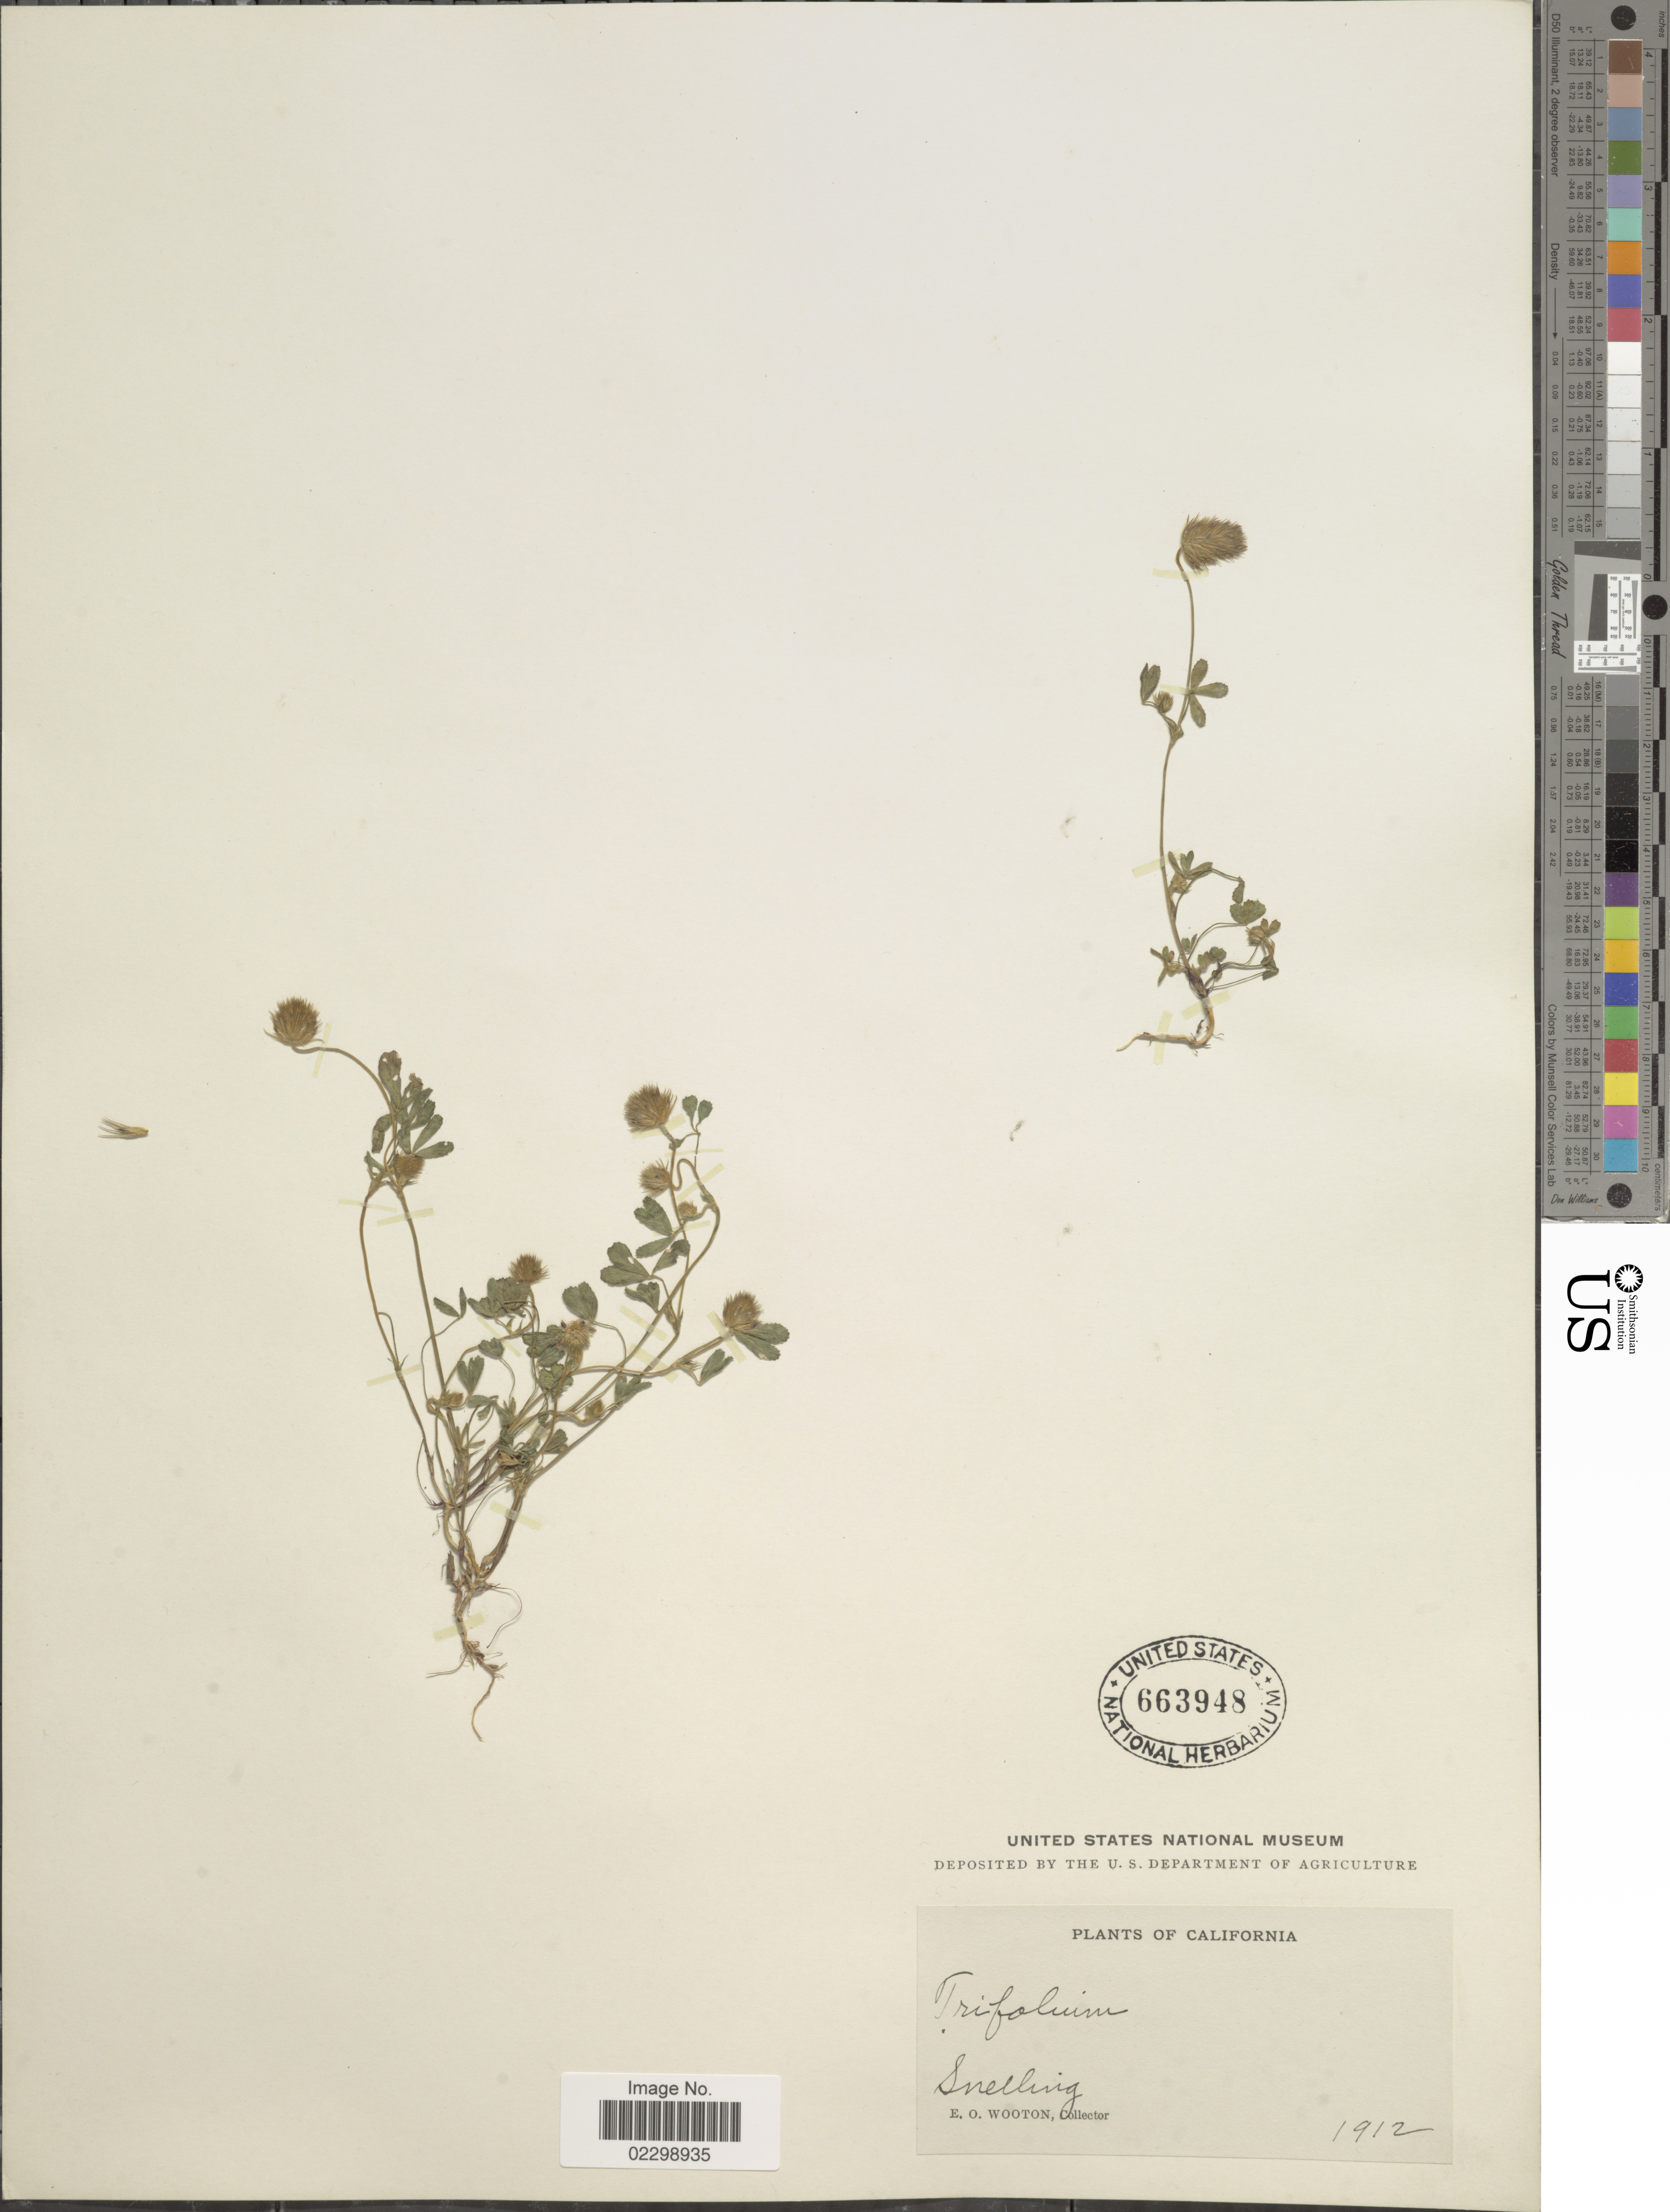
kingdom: Plantae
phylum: Tracheophyta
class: Magnoliopsida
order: Fabales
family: Fabaceae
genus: Trifolium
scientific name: Trifolium sp.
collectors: E. O. Wooton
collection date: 1912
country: United States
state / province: California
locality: Snelling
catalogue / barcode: US 663948